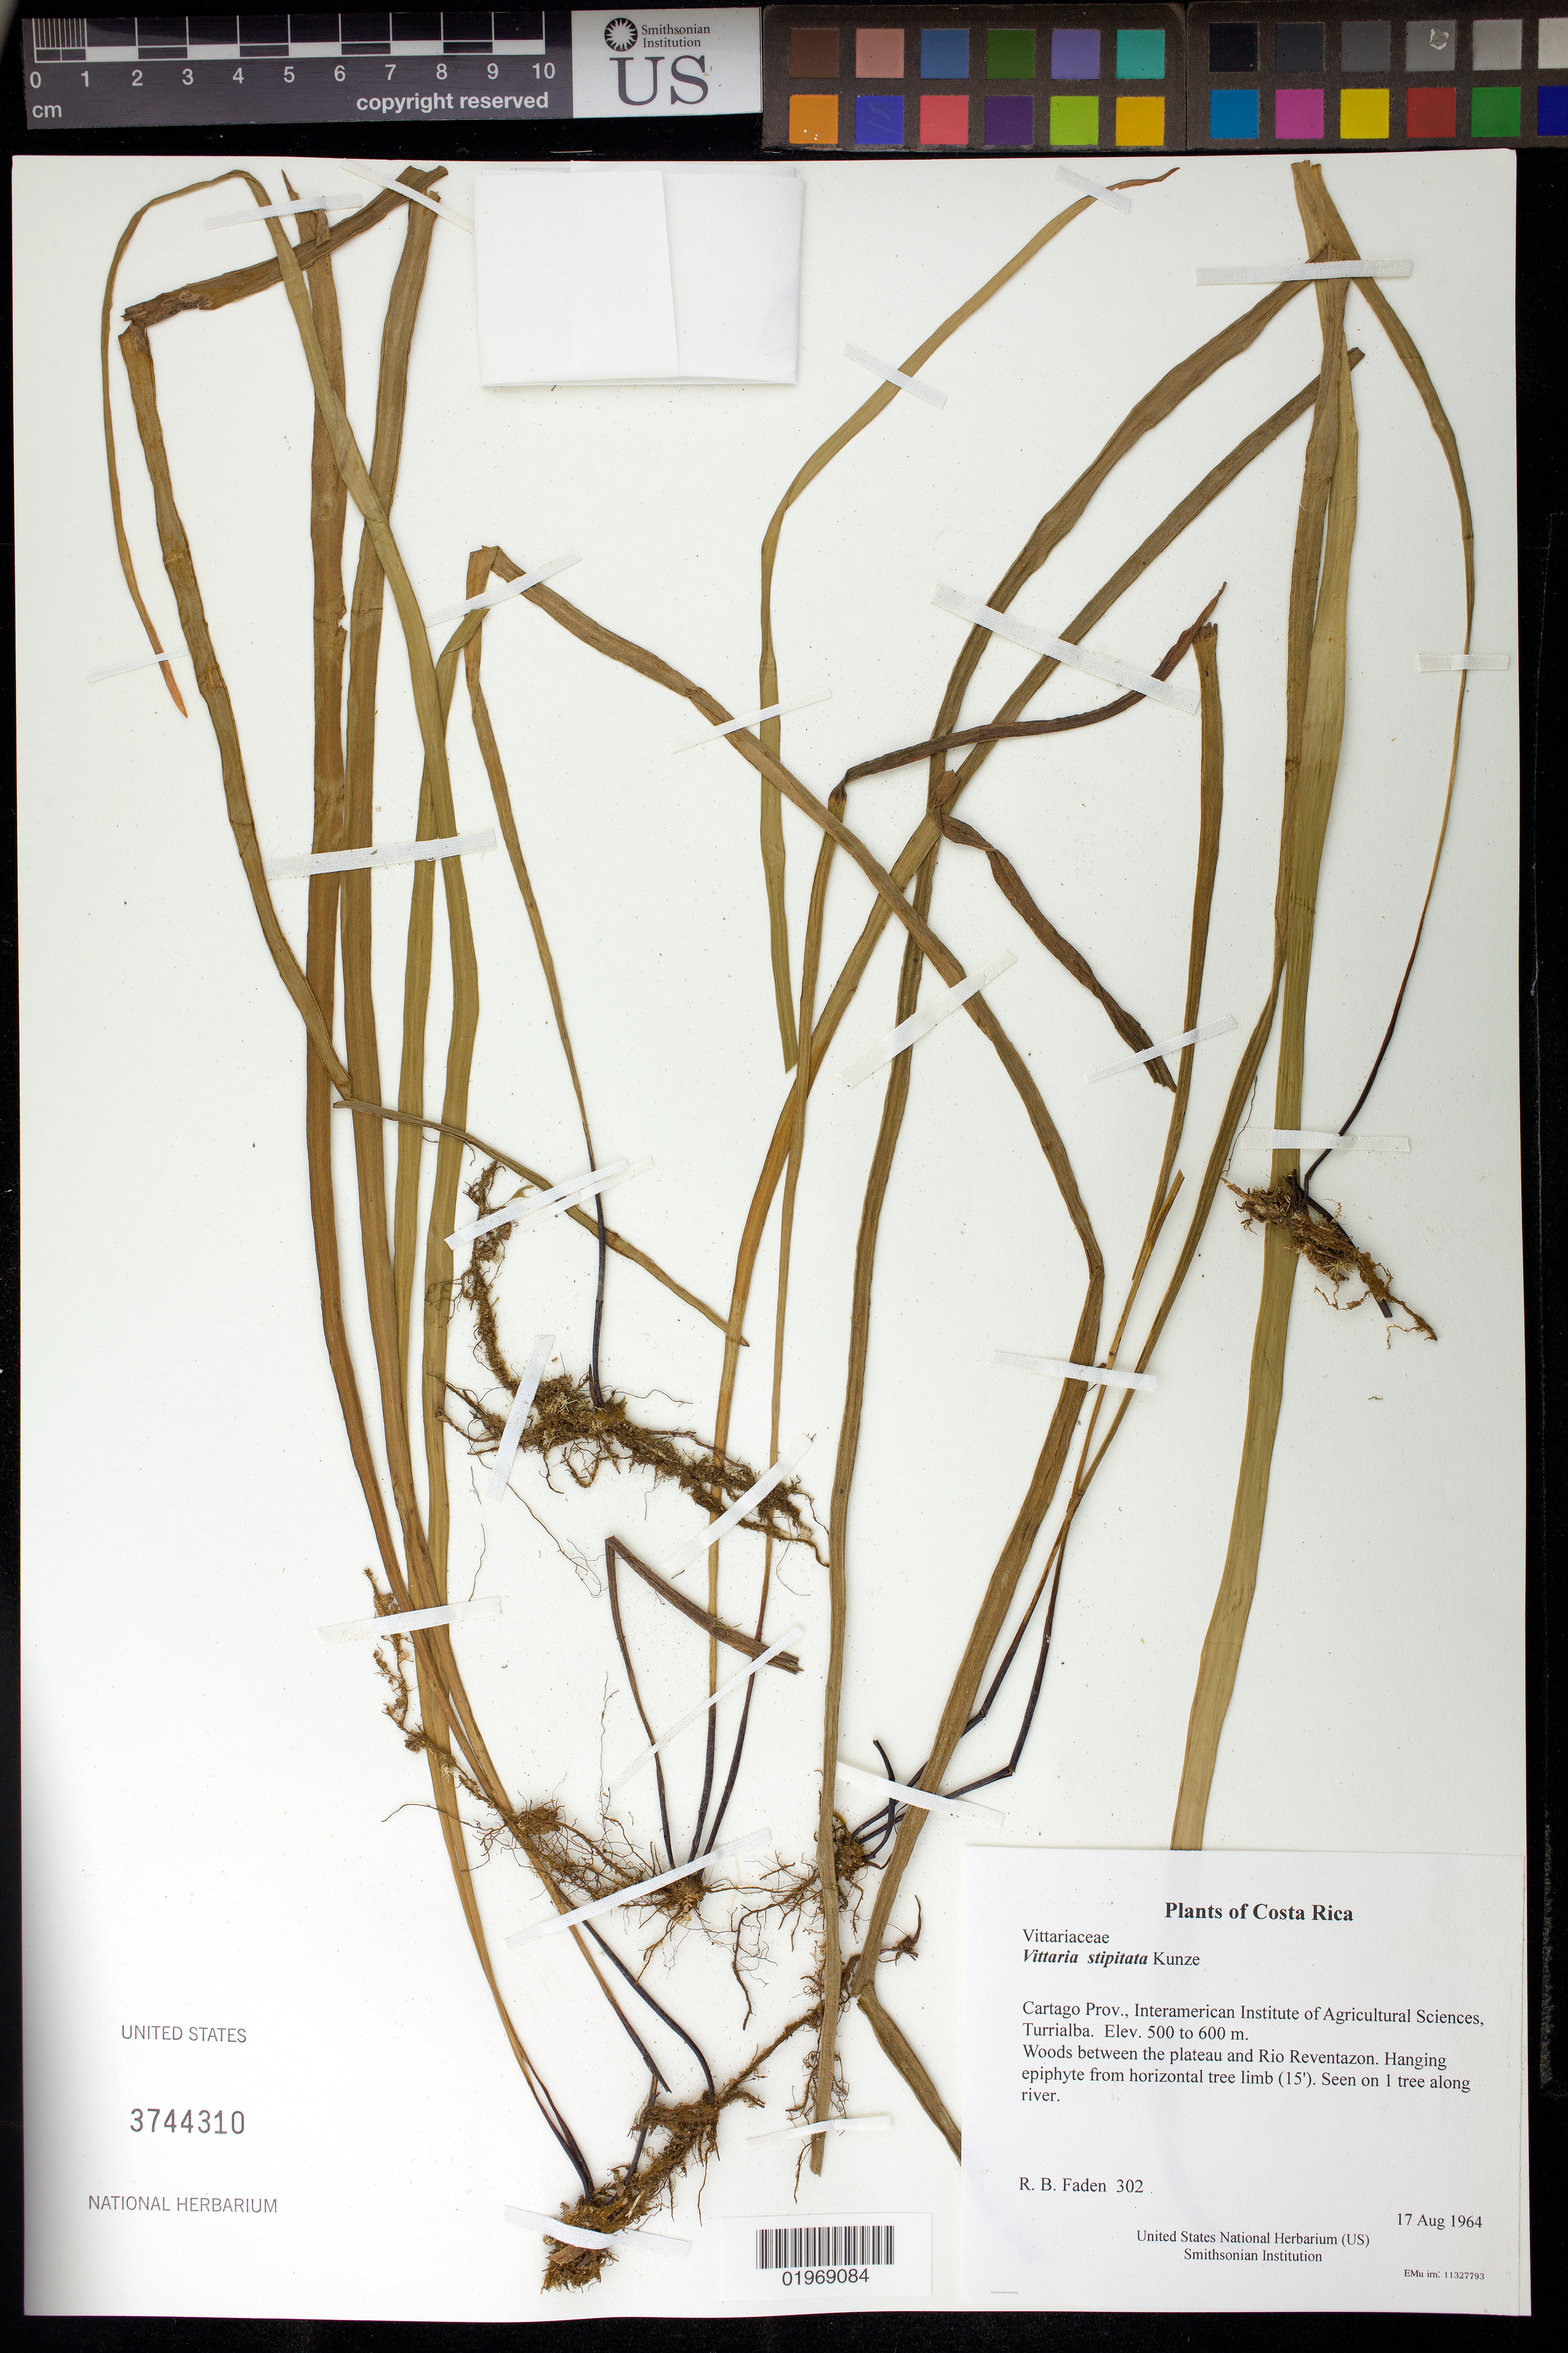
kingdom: Plantae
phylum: Tracheophyta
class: Polypodiopsida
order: Polypodiales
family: Pteridaceae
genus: Vittaria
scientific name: Vittaria stipitata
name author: Kunze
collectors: R. B. Faden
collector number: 302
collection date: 1964-08-17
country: Costa Rica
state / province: Cartago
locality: Interamerican Institute of Agricultural Sciences, Turrialba. Woods between plateau and Rio Reventazon.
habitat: Along river.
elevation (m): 500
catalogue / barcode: US 3744310